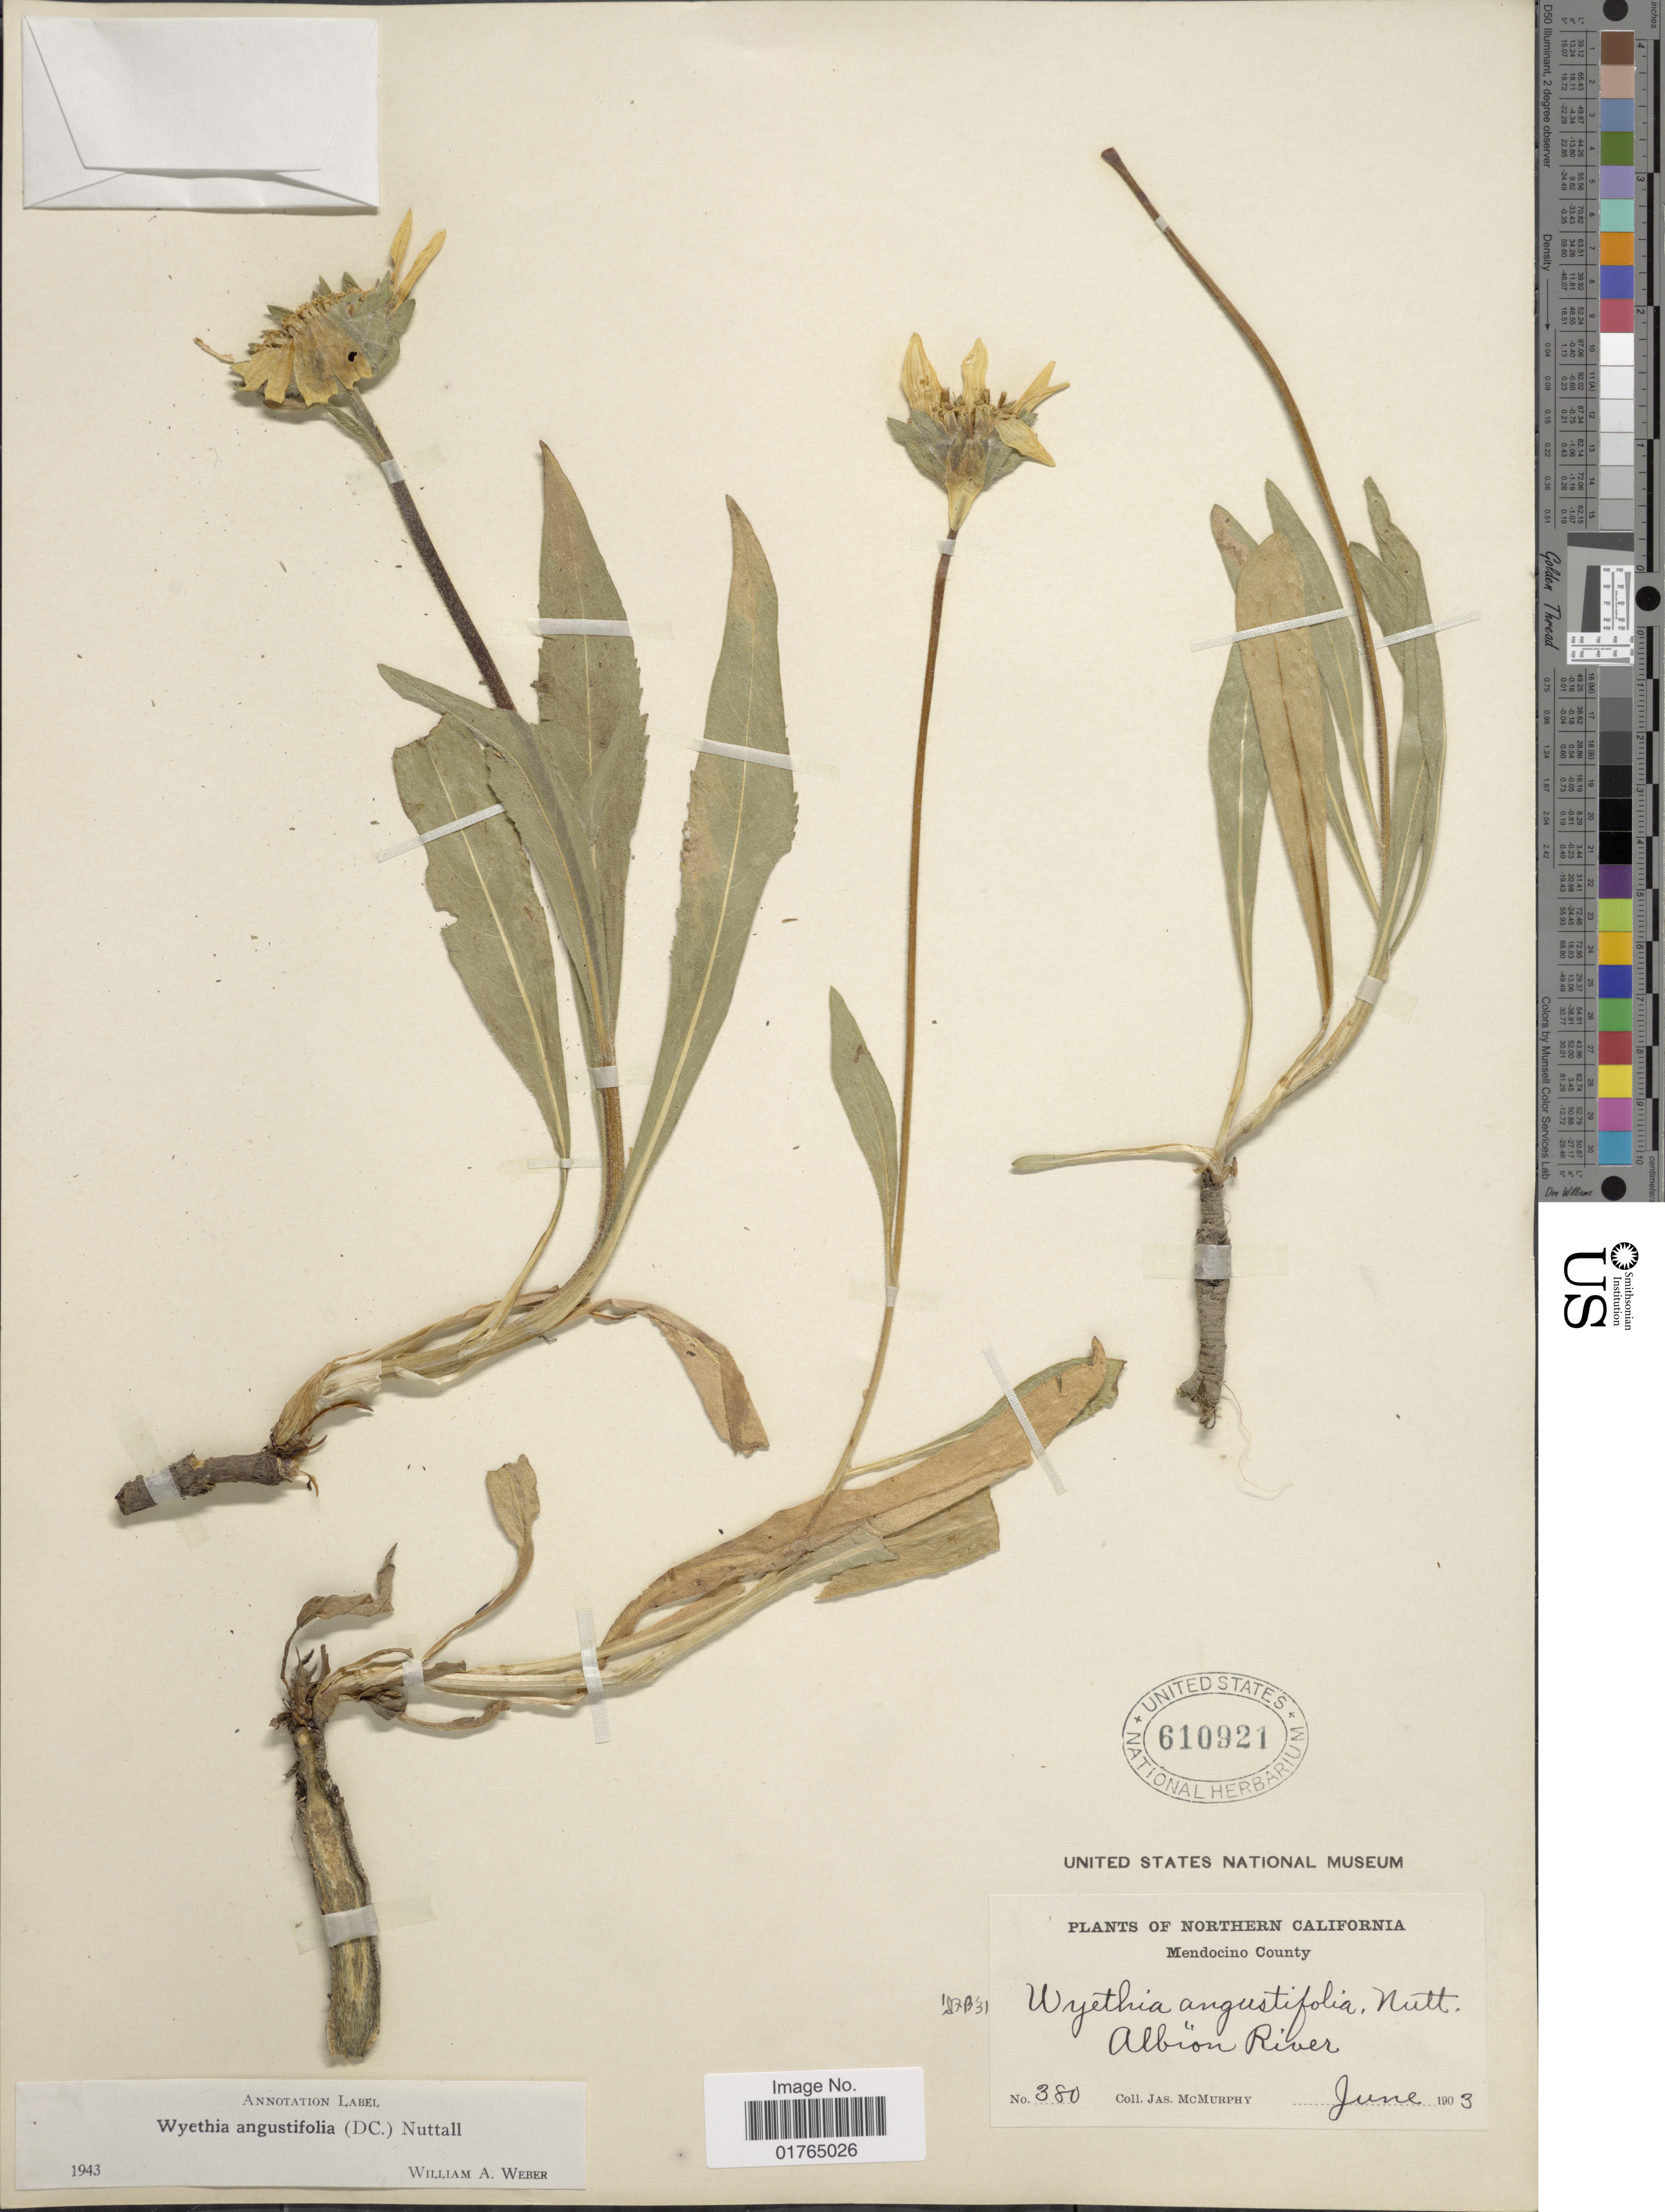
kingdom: Plantae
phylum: Tracheophyta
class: Magnoliopsida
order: Asterales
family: Asteraceae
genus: Wyethia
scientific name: Wyethia angustifolia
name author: (DC.) Nutt.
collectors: J. McMurphy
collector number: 380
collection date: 1903-06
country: United States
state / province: California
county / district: Mendocino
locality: Northern California, Mendocino County, Albion River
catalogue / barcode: US 610921